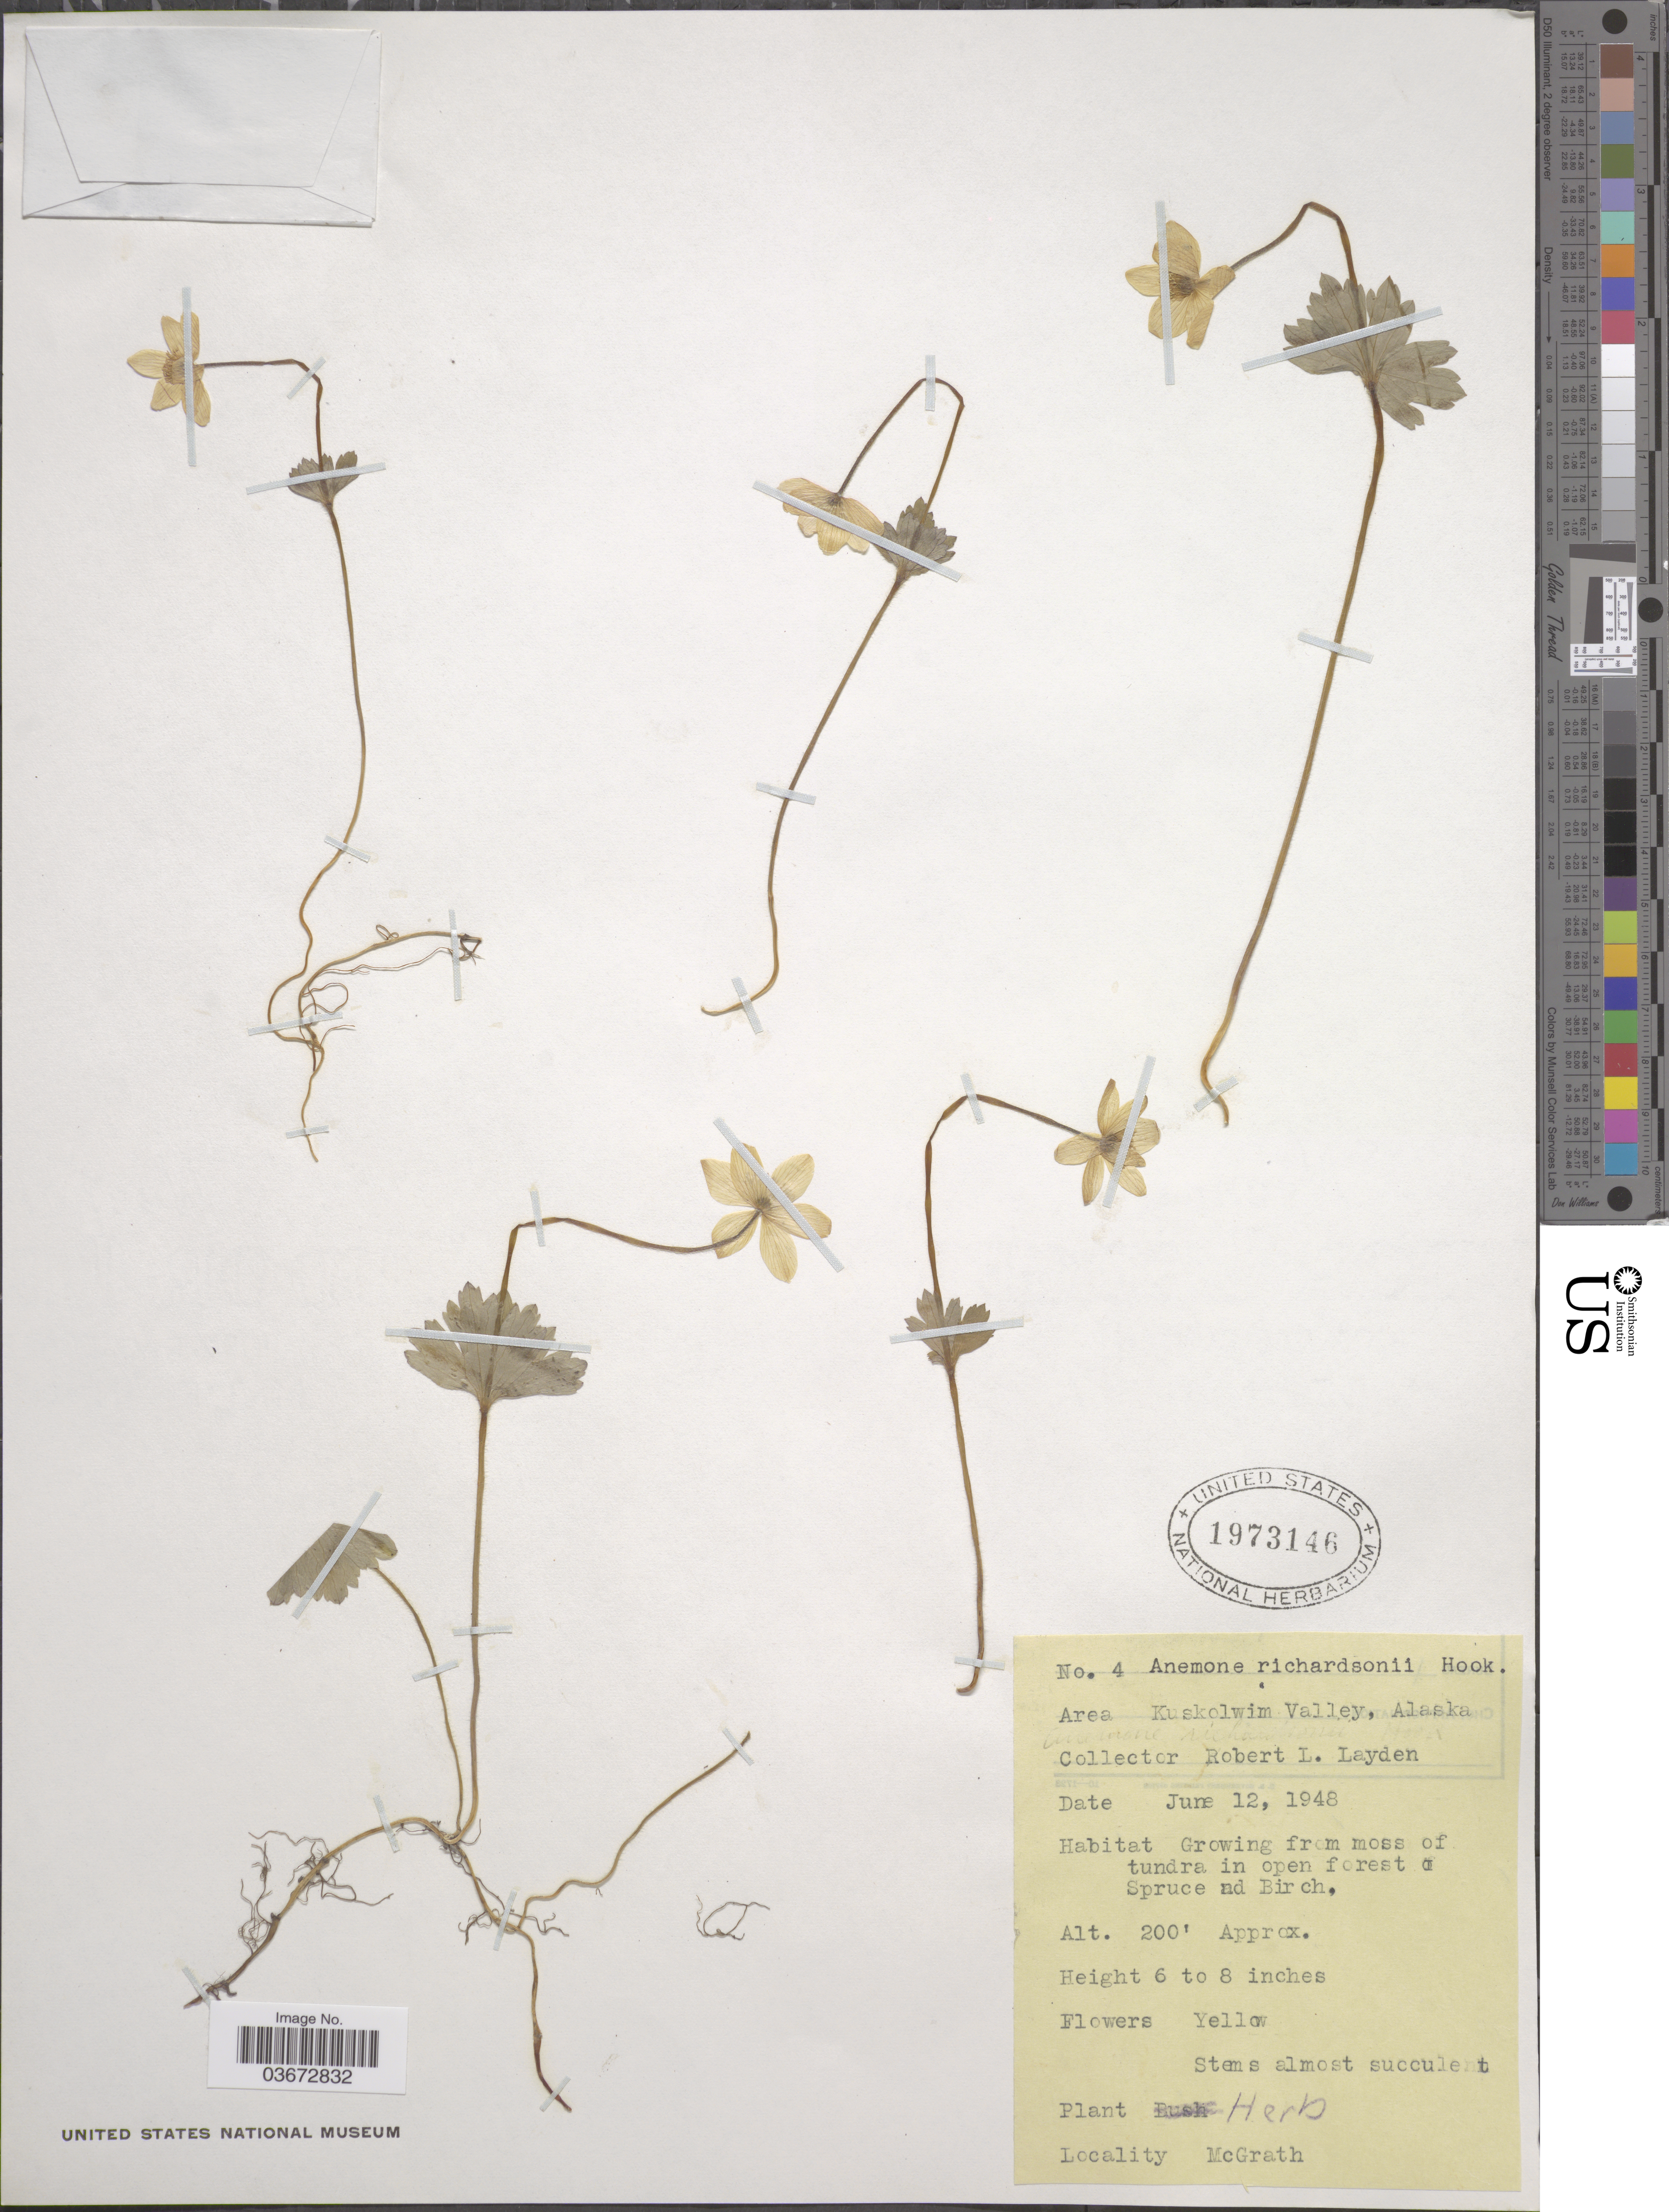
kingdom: Plantae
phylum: Tracheophyta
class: Magnoliopsida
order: Ranunculales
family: Ranunculaceae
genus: Anemone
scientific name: Anemone richardsonii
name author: Hook.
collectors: R. Layden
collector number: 4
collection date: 1948-06-12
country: United States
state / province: Alaska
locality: Area Kuskolwim Valley.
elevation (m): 61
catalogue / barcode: US 1973146